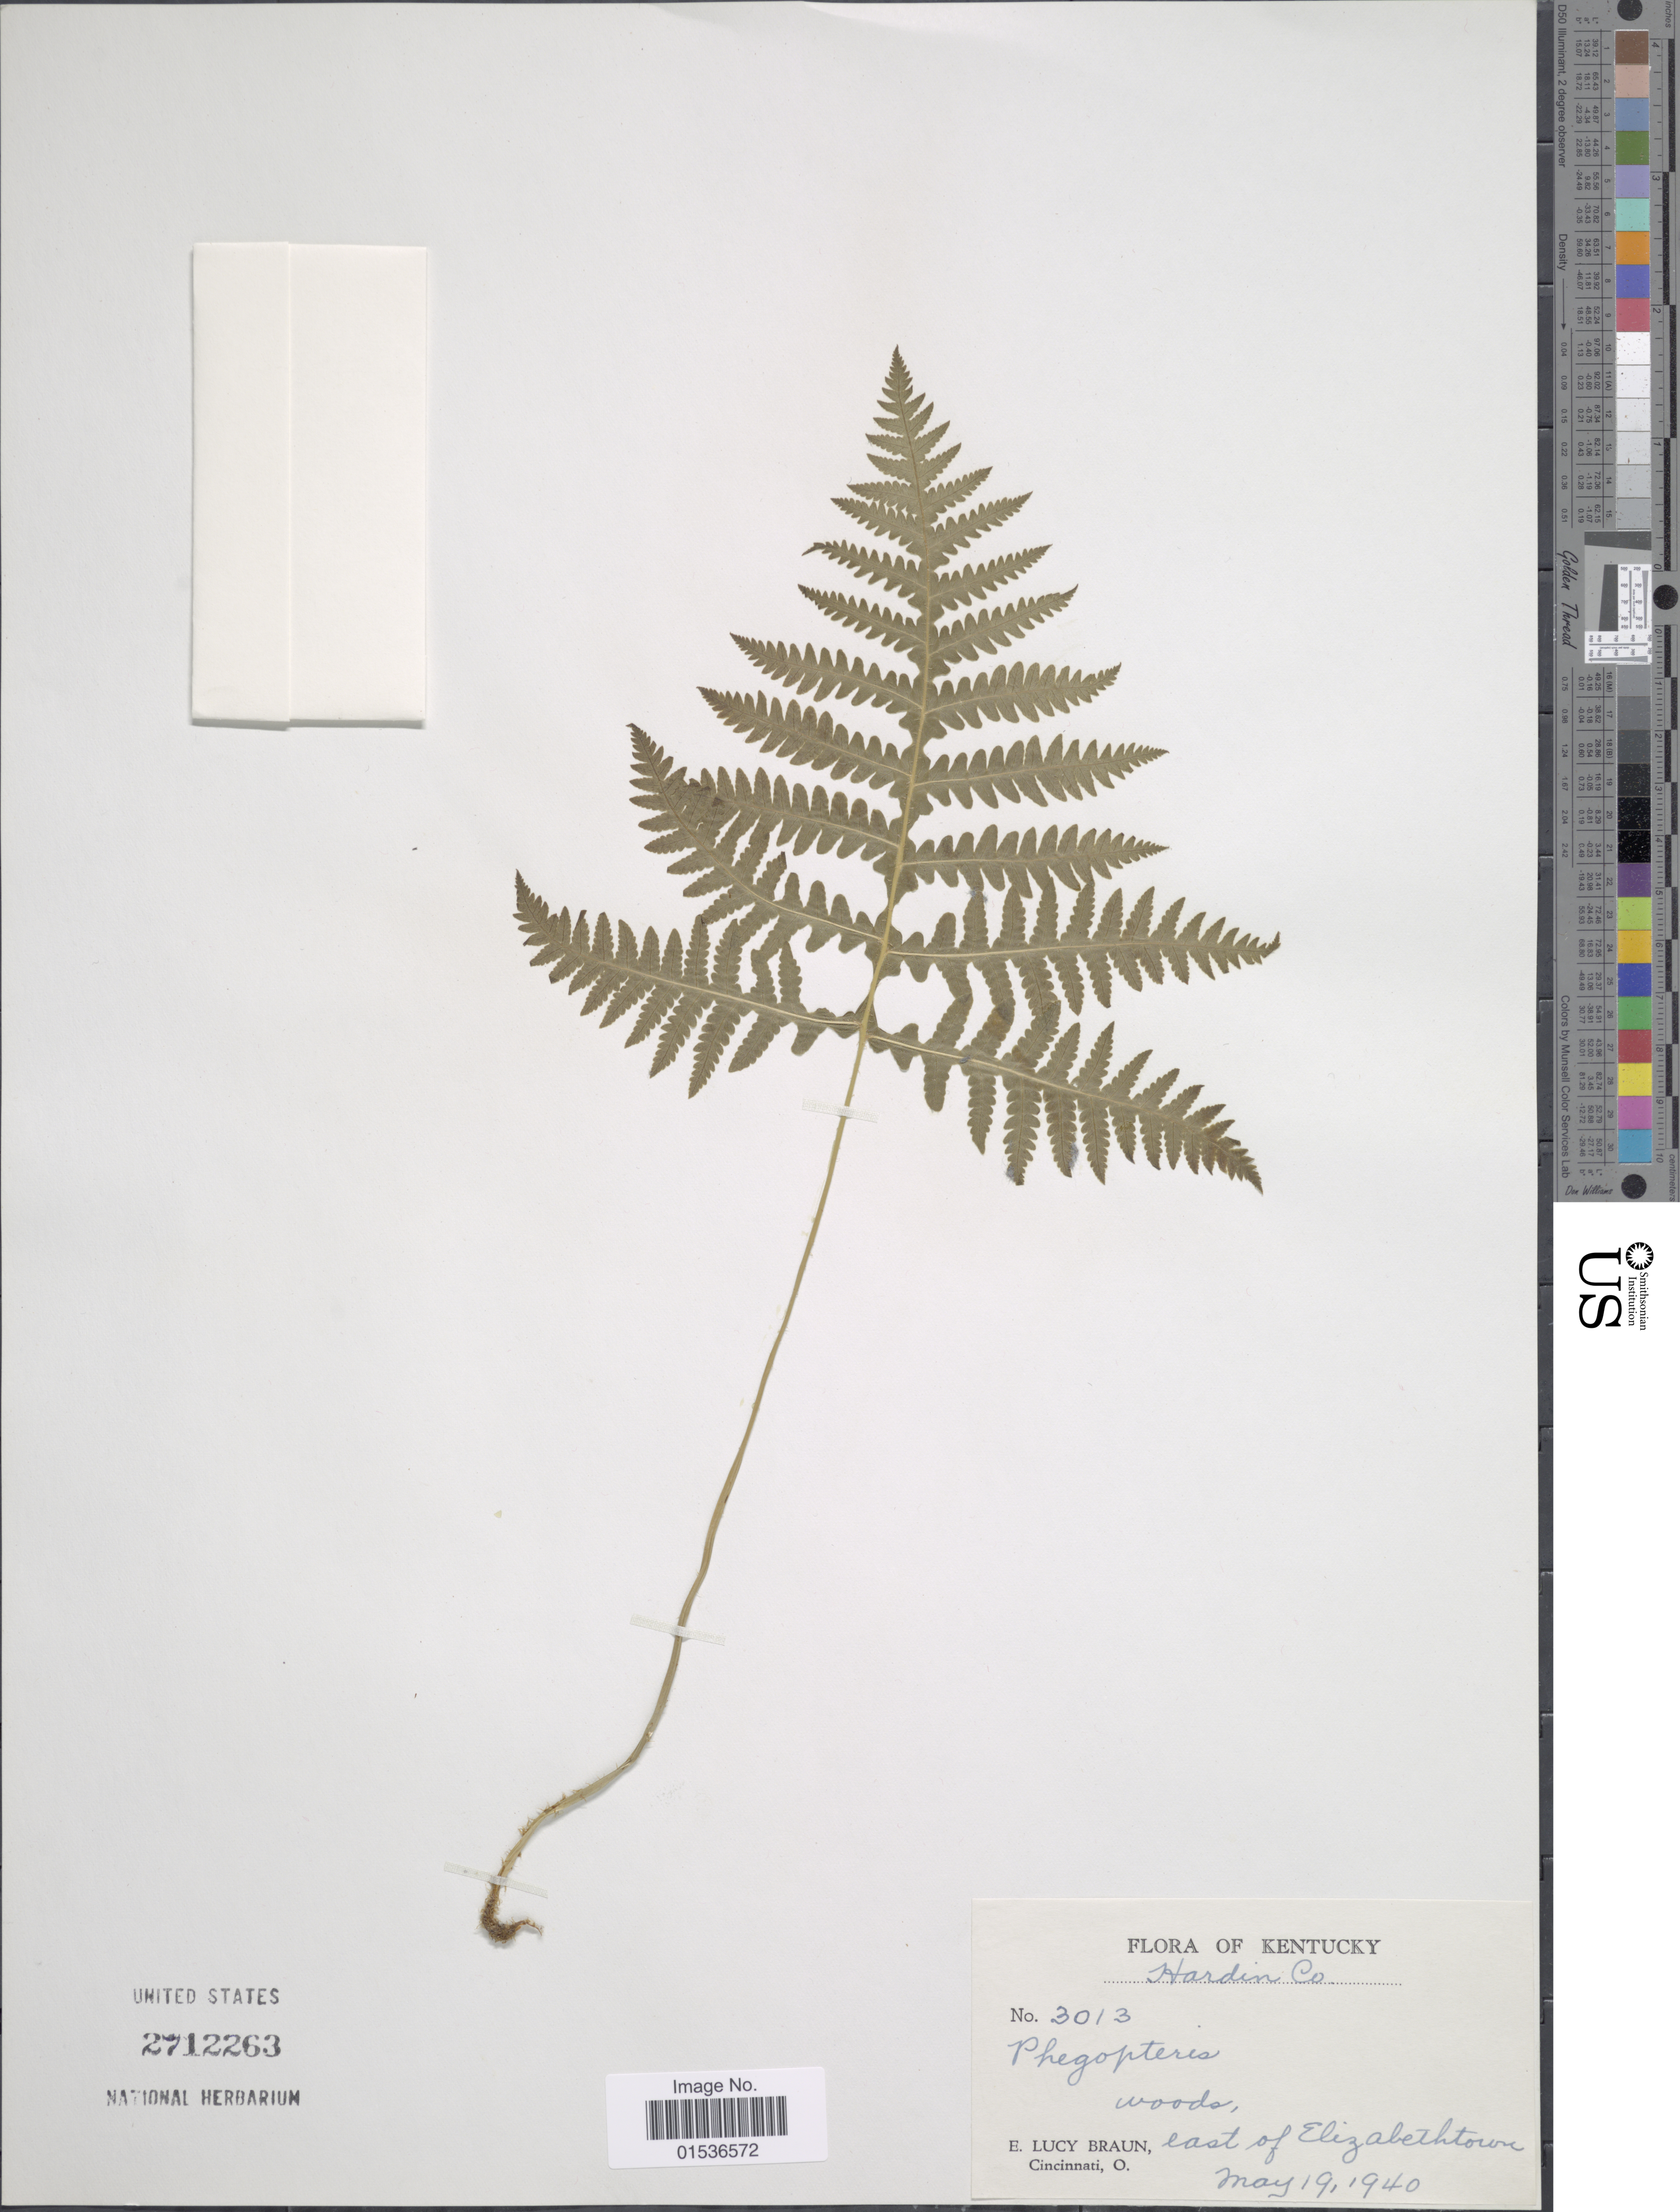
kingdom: Plantae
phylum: Tracheophyta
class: Polypodiopsida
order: Polypodiales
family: Thelypteridaceae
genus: Phegopteris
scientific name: Phegopteris hexagonoptera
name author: (Michx.) Fée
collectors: E. L. Braun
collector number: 3013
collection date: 1940-05-19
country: United States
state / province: Kentucky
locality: Kentucky, Hardin Co. East of Elizabethtown.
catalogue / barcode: US 2712263